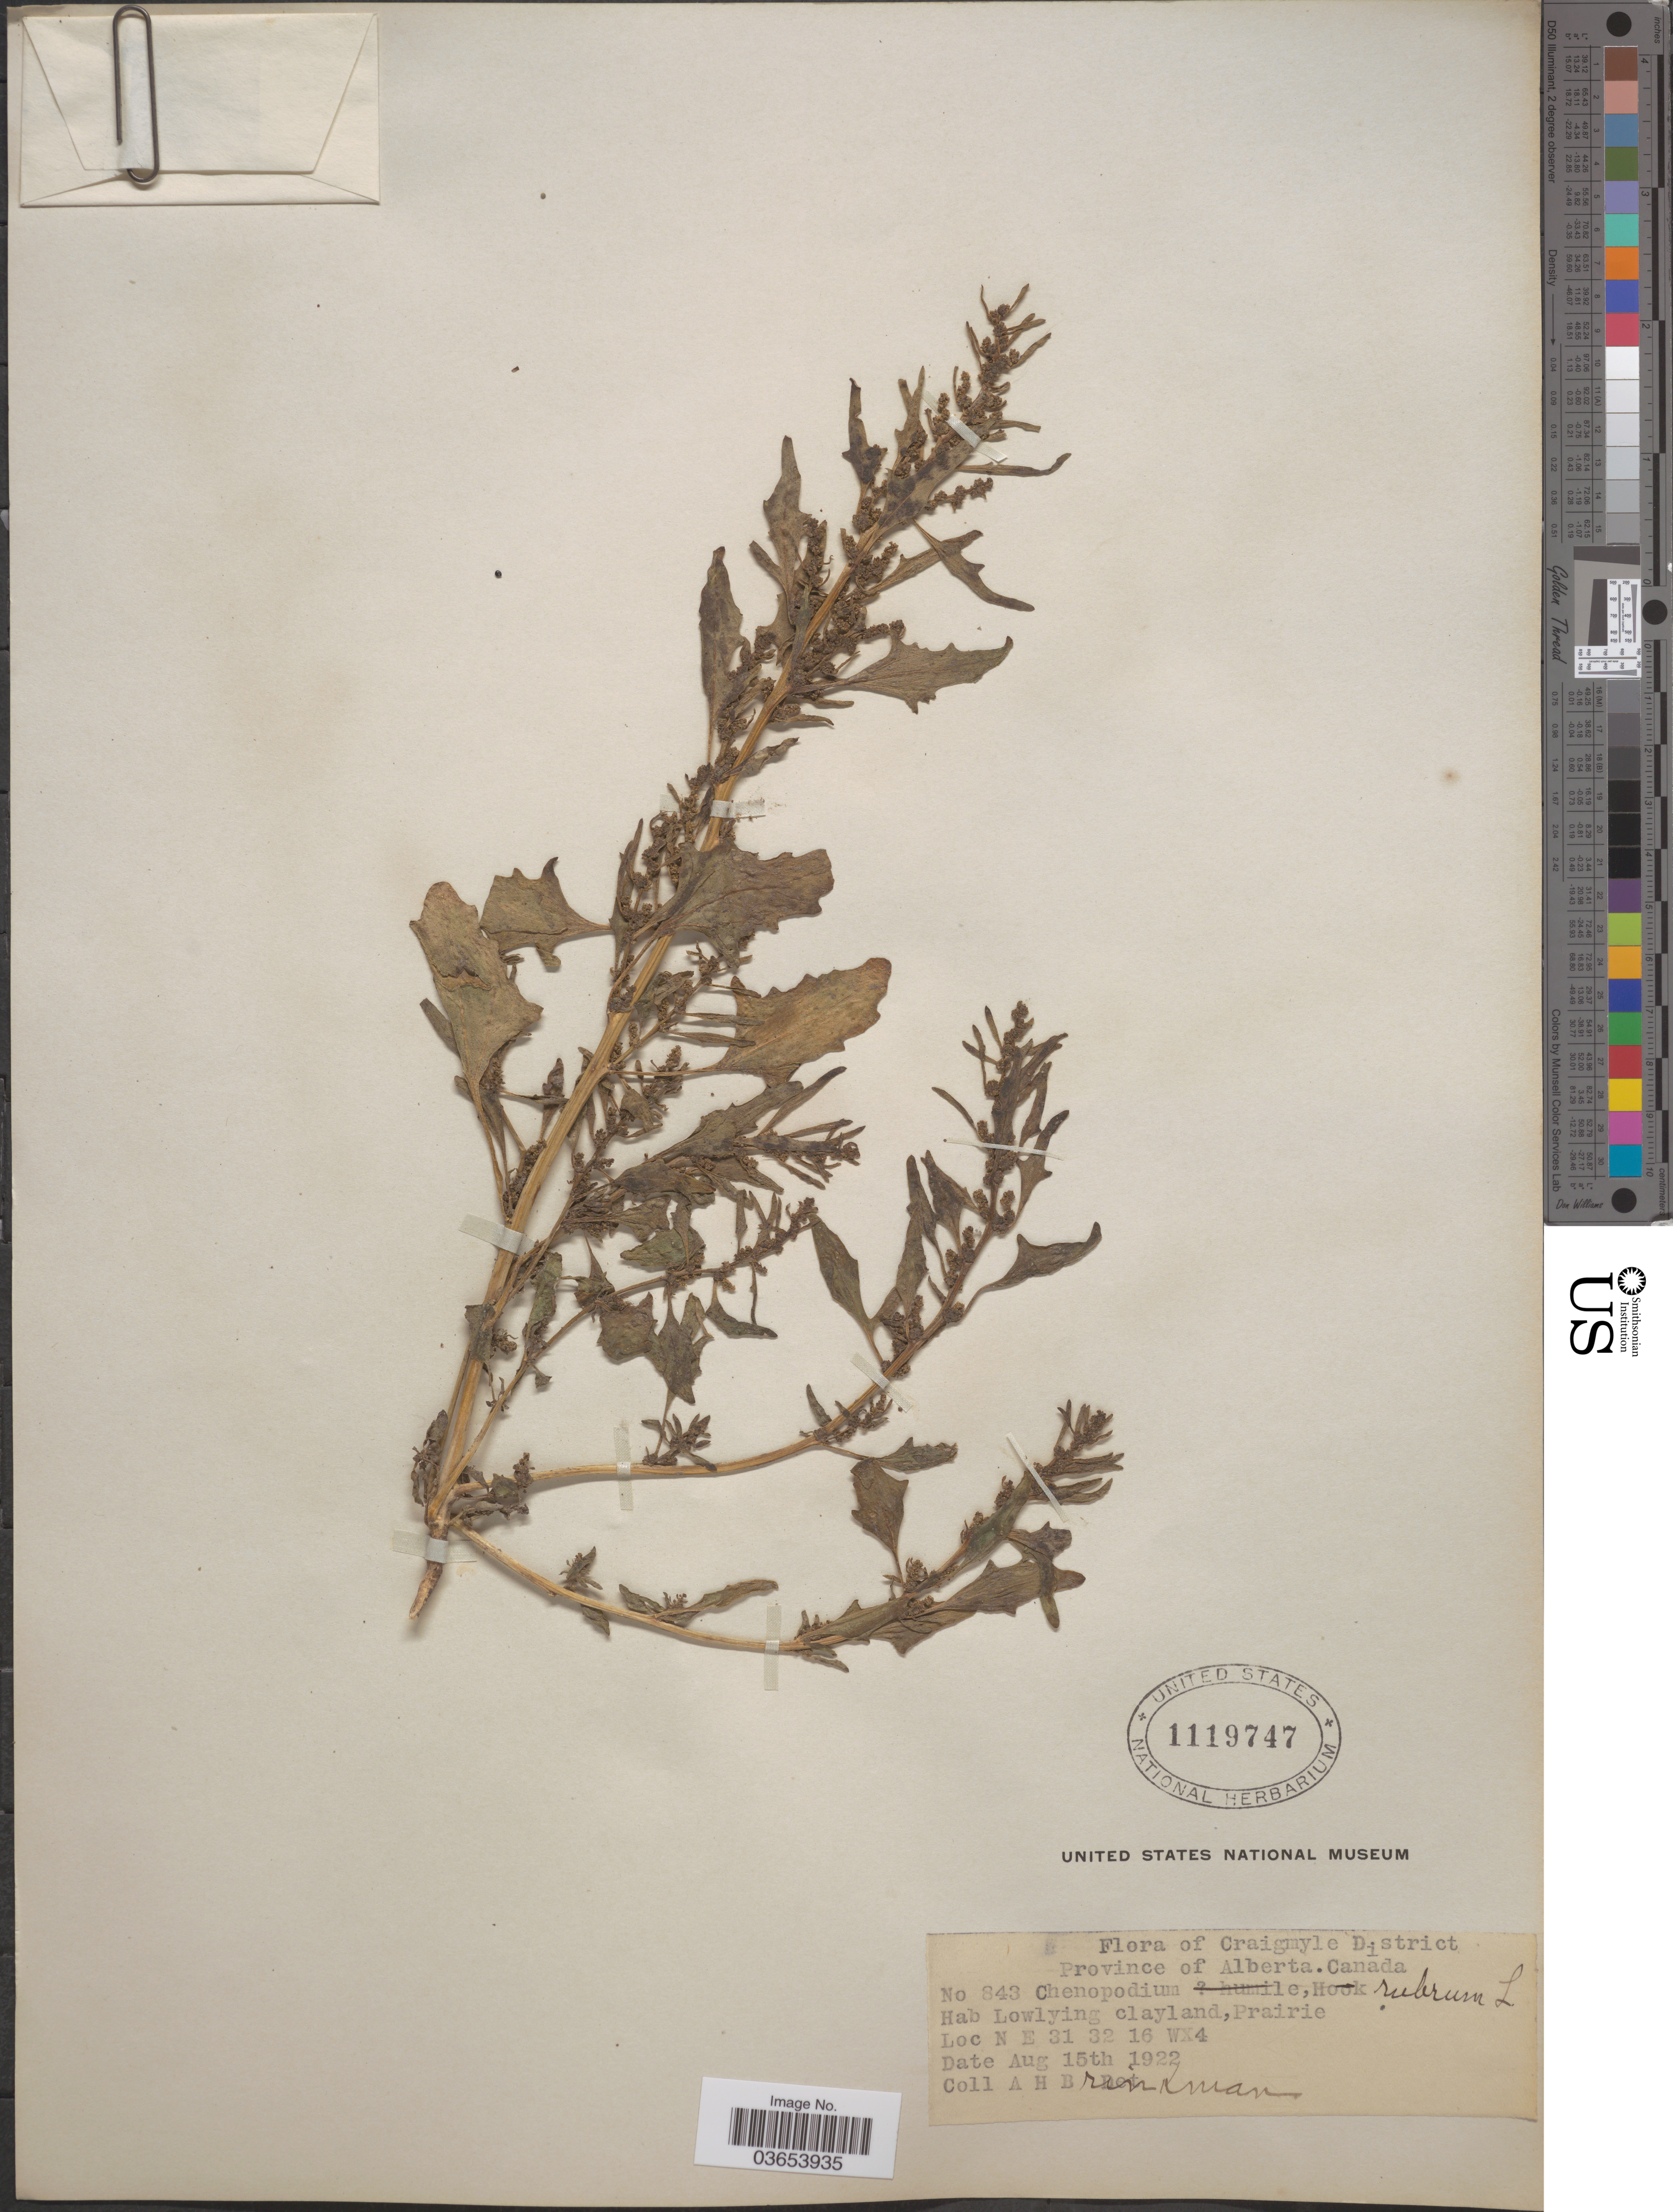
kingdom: Plantae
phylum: Tracheophyta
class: Magnoliopsida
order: Caryophyllales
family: Amaranthaceae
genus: Chenopodium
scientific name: Chenopodium rubrum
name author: L.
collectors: A. Brinkman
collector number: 843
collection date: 1922-08-15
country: Canada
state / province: Alberta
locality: Craigmyle District. Lowlying clayland, Prairie. N E 31 32 16 WX4.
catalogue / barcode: US 1119747